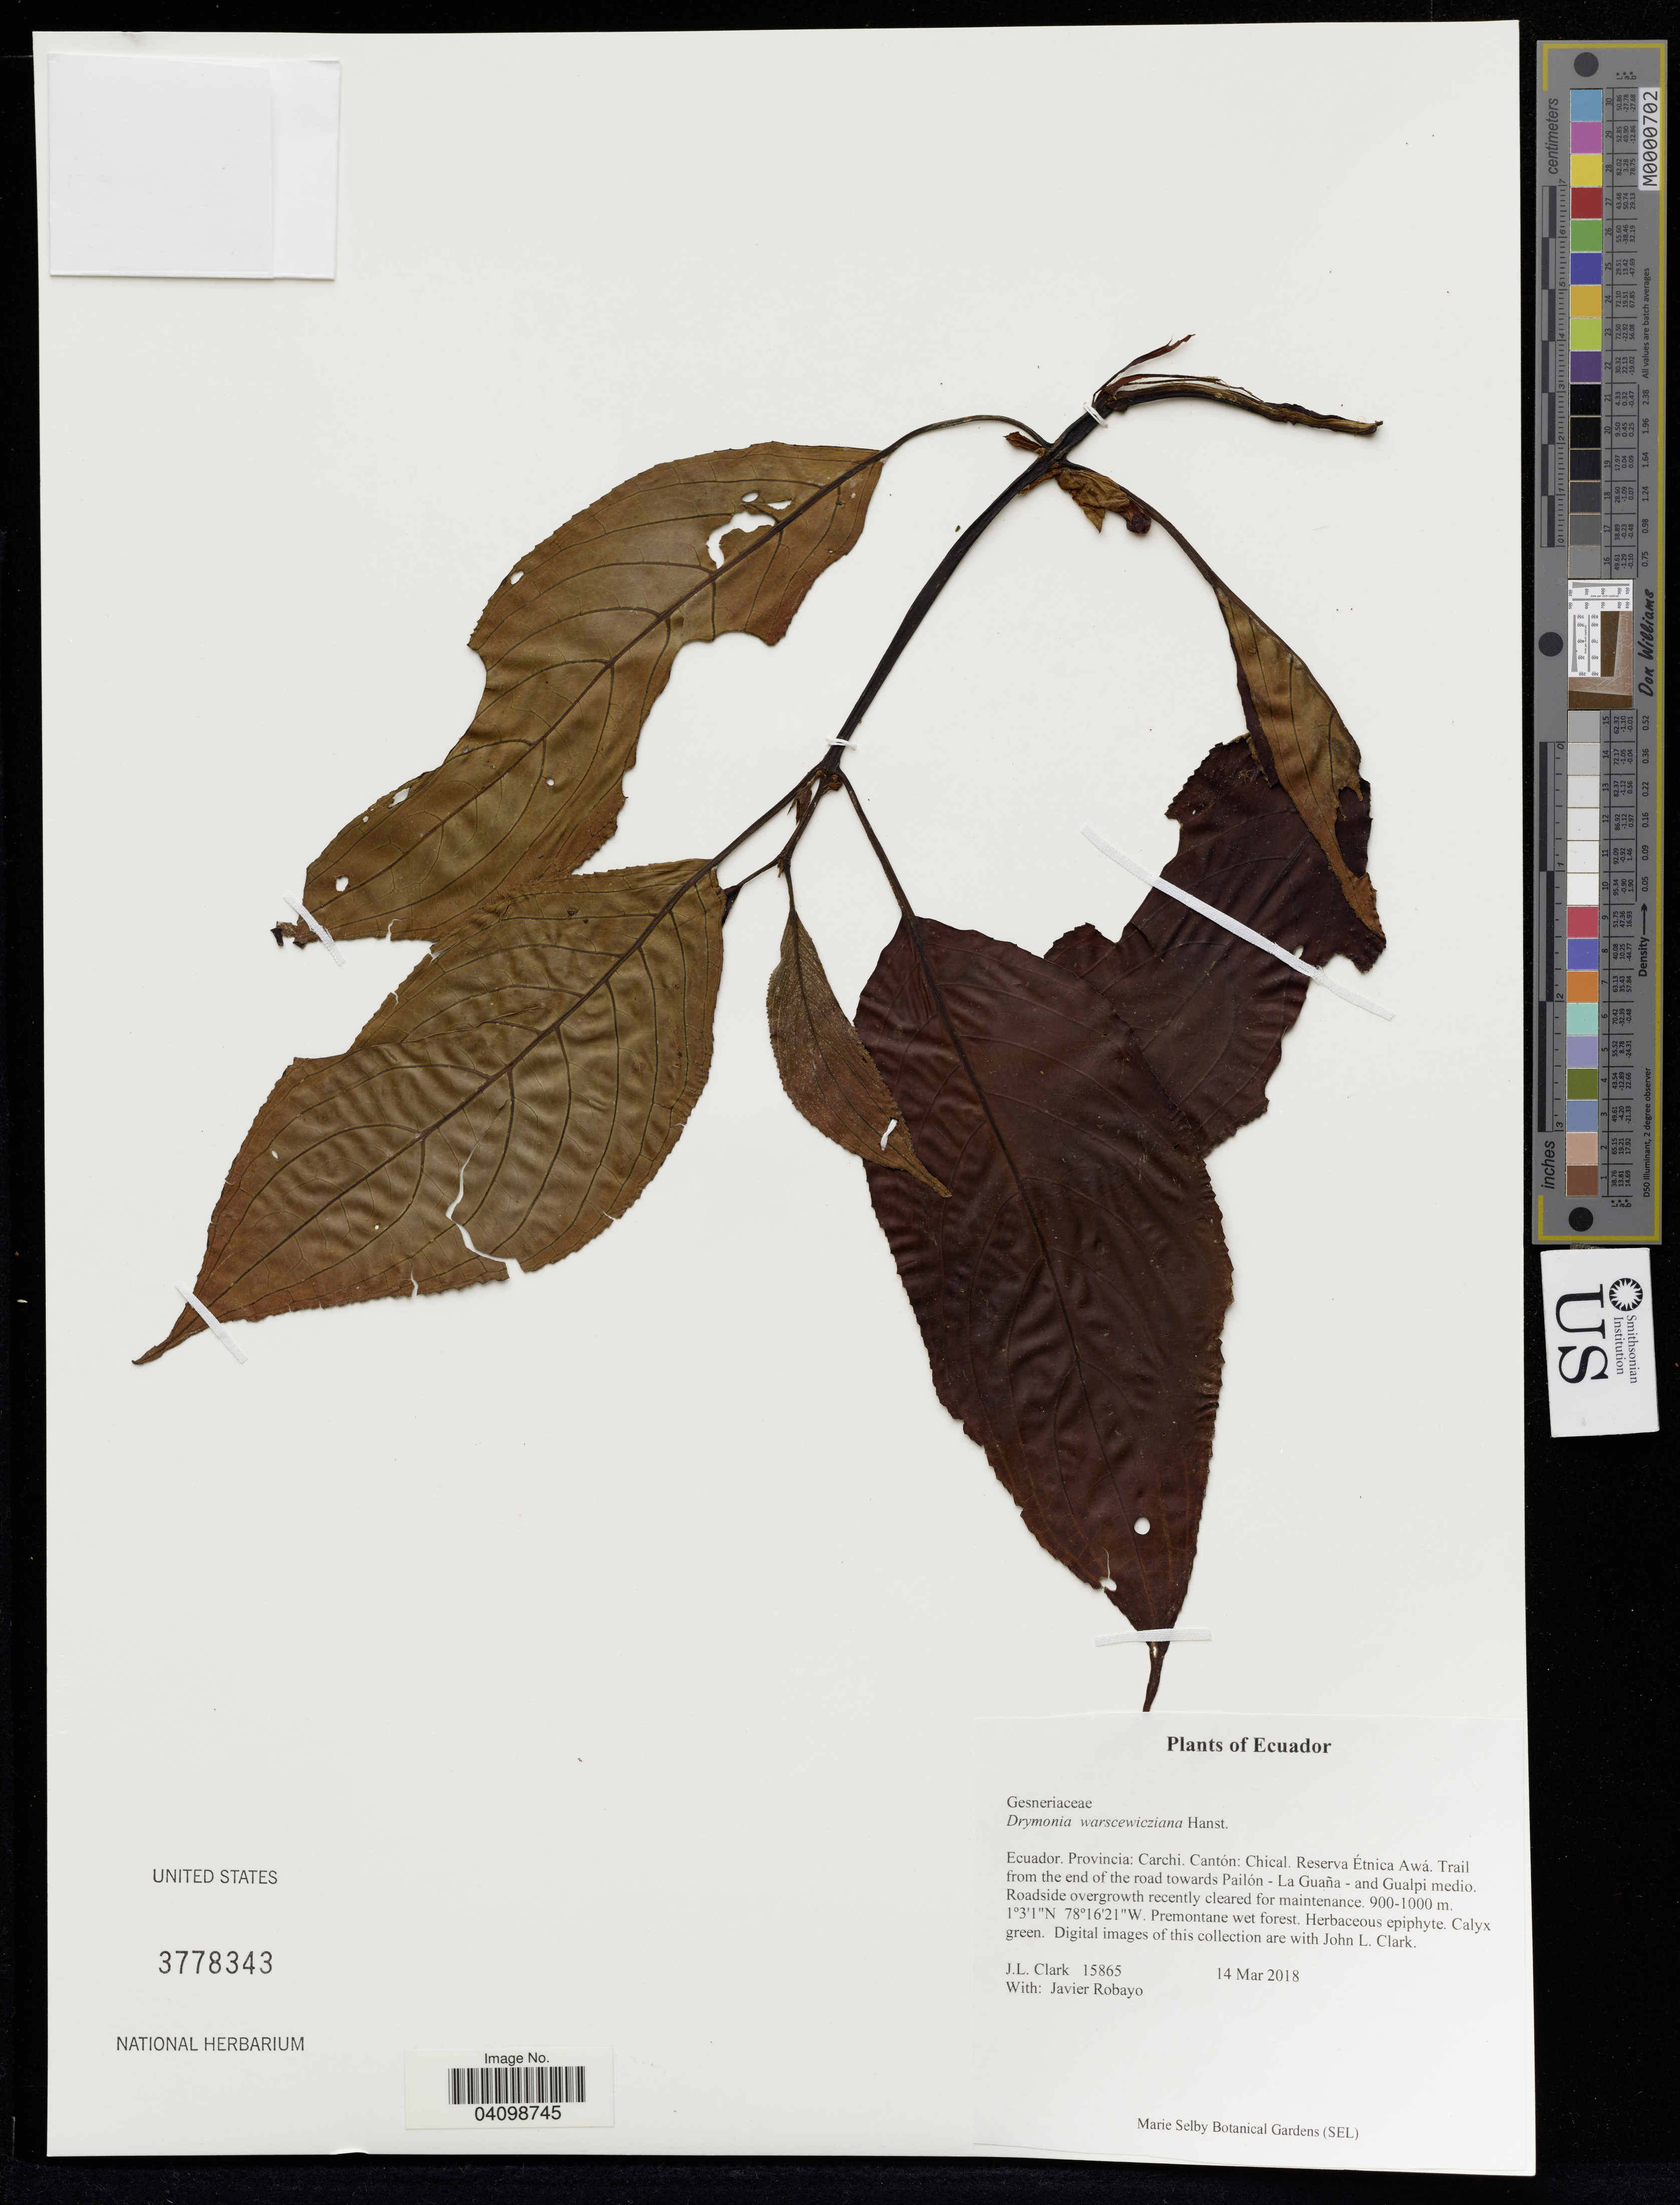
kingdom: Plantae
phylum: Tracheophyta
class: Magnoliopsida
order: Lamiales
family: Gesneriaceae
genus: Drymonia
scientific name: Drymonia warszewicziana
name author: Hanst.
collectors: J. Clark & J. Robayo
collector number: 15865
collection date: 2018-03-14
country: Ecuador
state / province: Carchi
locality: Cantón: Chical. Reserva Étnica Awá. Trail from the end of the road towards Pailón - La Guaña - and Gualpi medio.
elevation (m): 900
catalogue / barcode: US 3778343